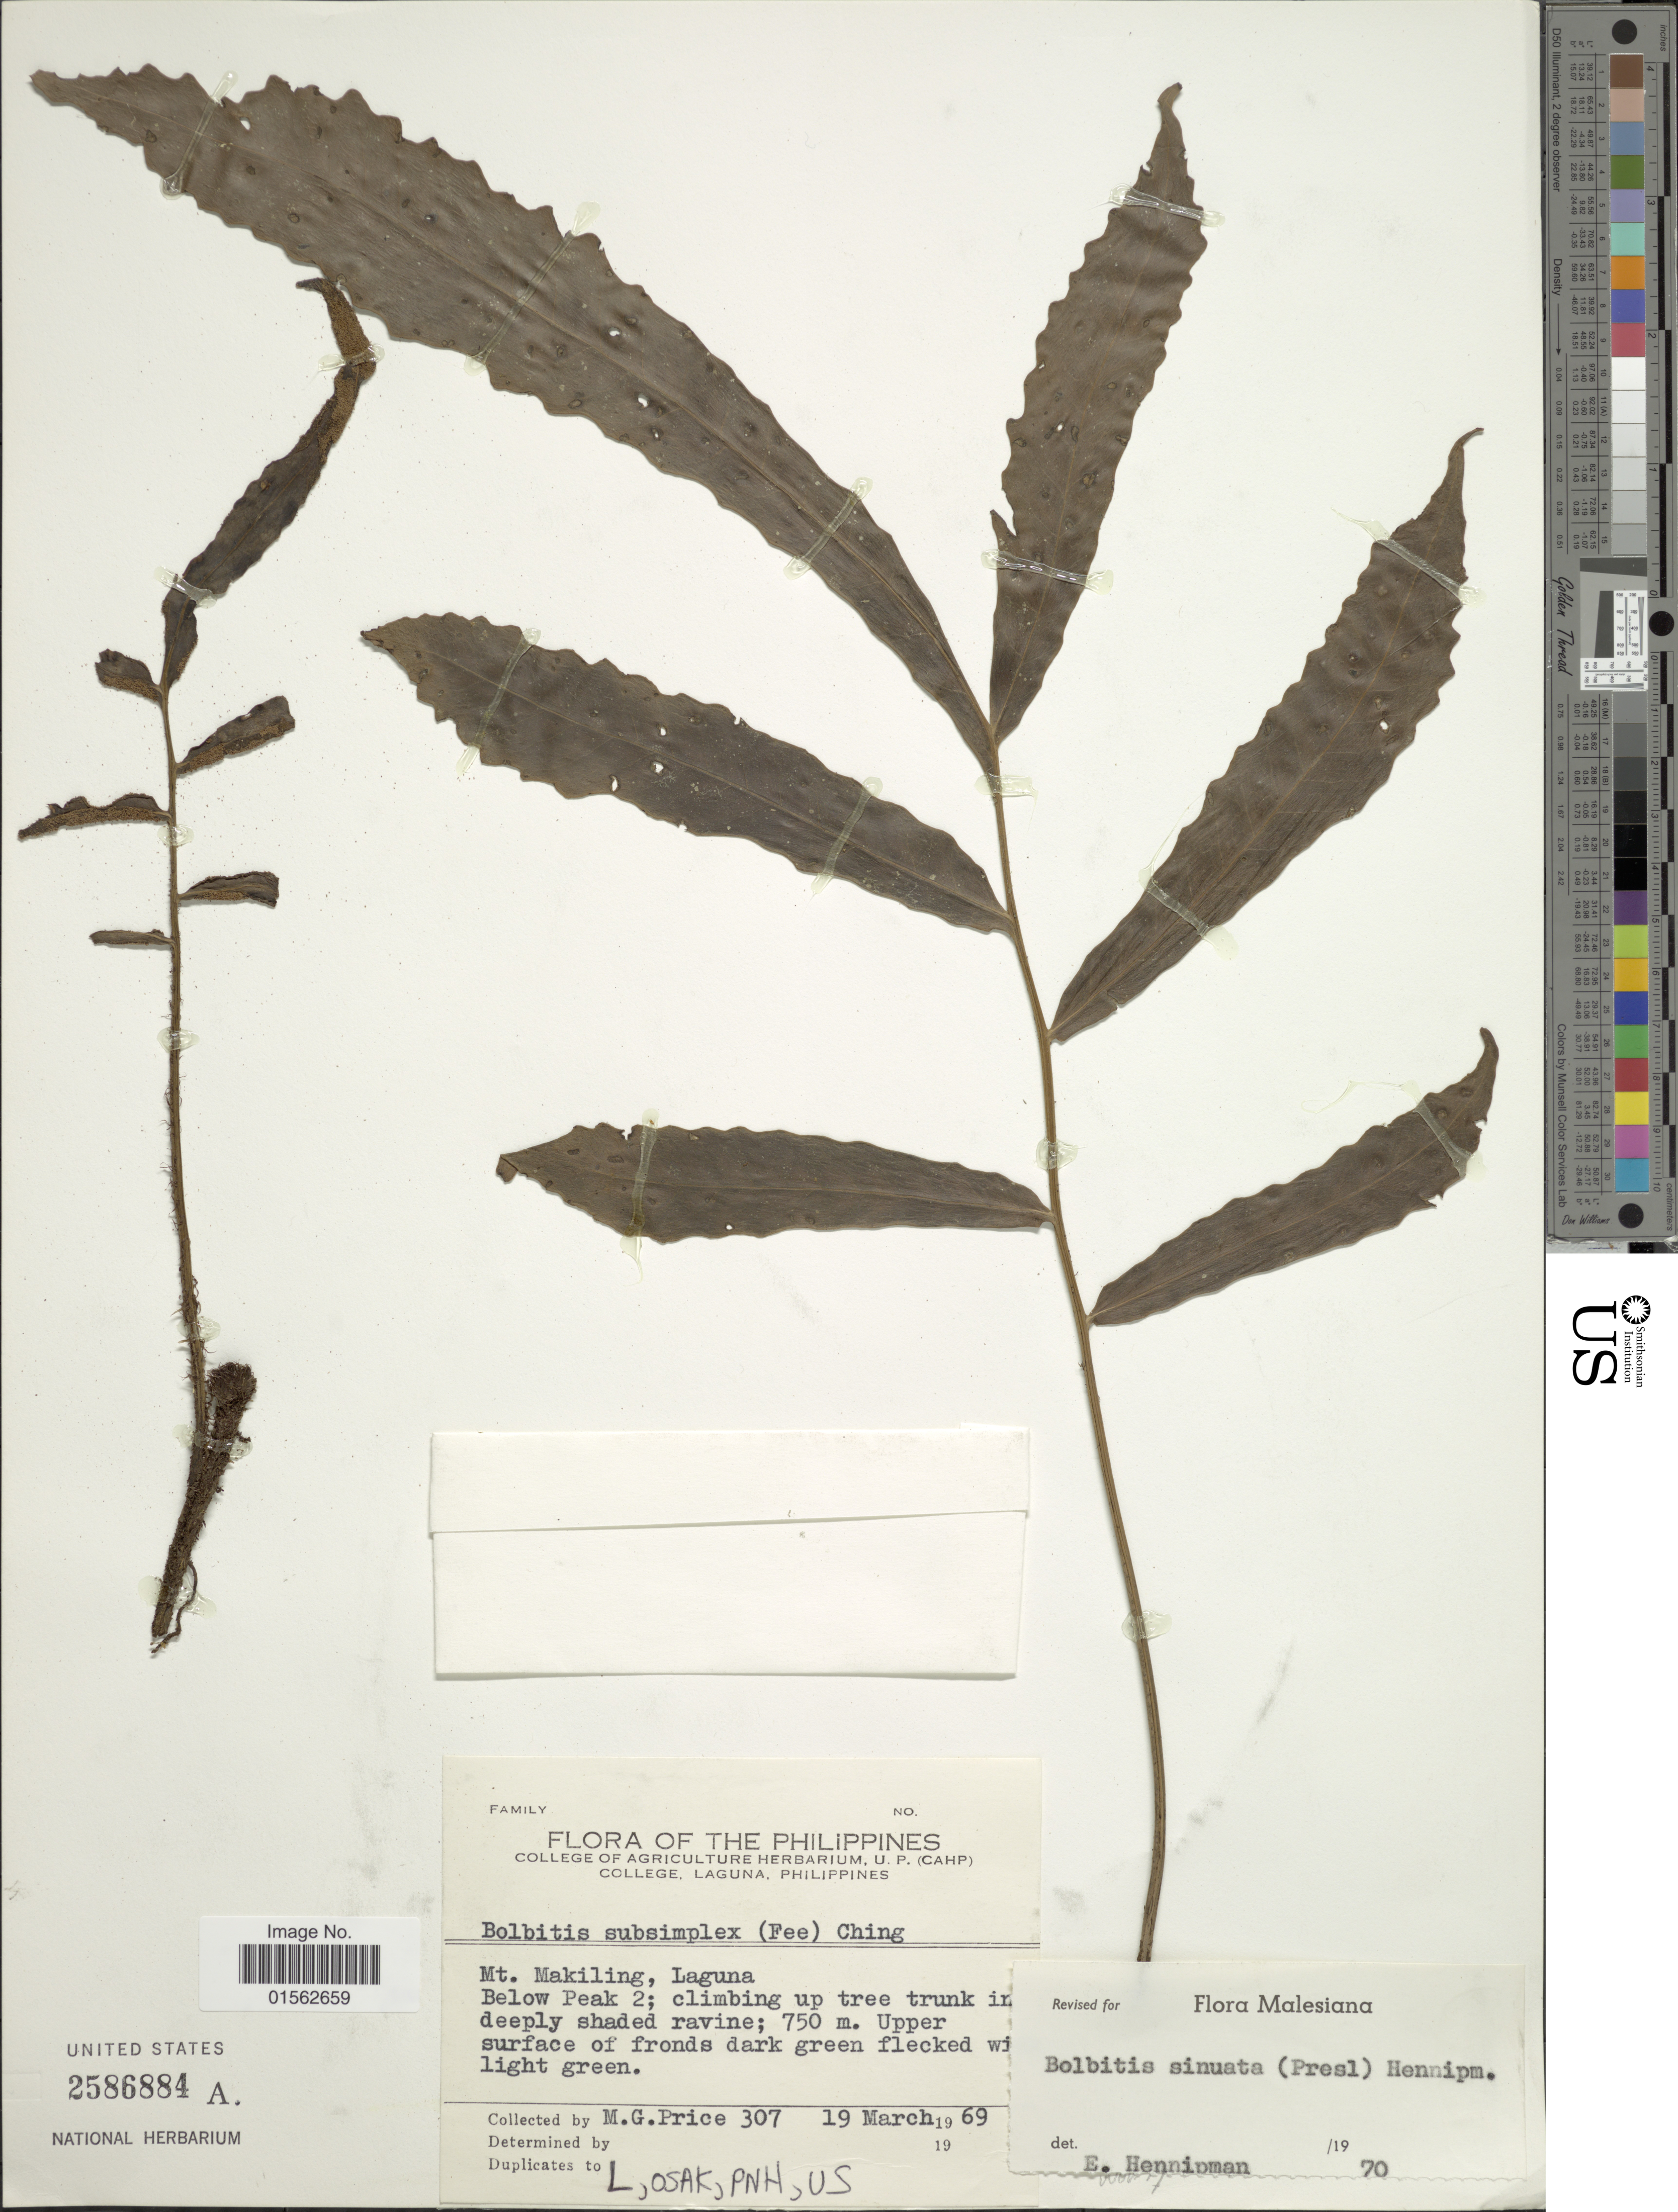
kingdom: Plantae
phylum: Tracheophyta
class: Polypodiopsida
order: Polypodiales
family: Dryopteridaceae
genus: Bolbitis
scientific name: Bolbitis sinuata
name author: (C. Presl) Hennipman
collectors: M. G. Price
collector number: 307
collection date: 1969-03-19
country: Philippines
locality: Philippines, Mt. Makiling, Laguna, Below Peak 2; climbing up tree in deeply shaded ravine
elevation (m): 750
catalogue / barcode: US 2586884A